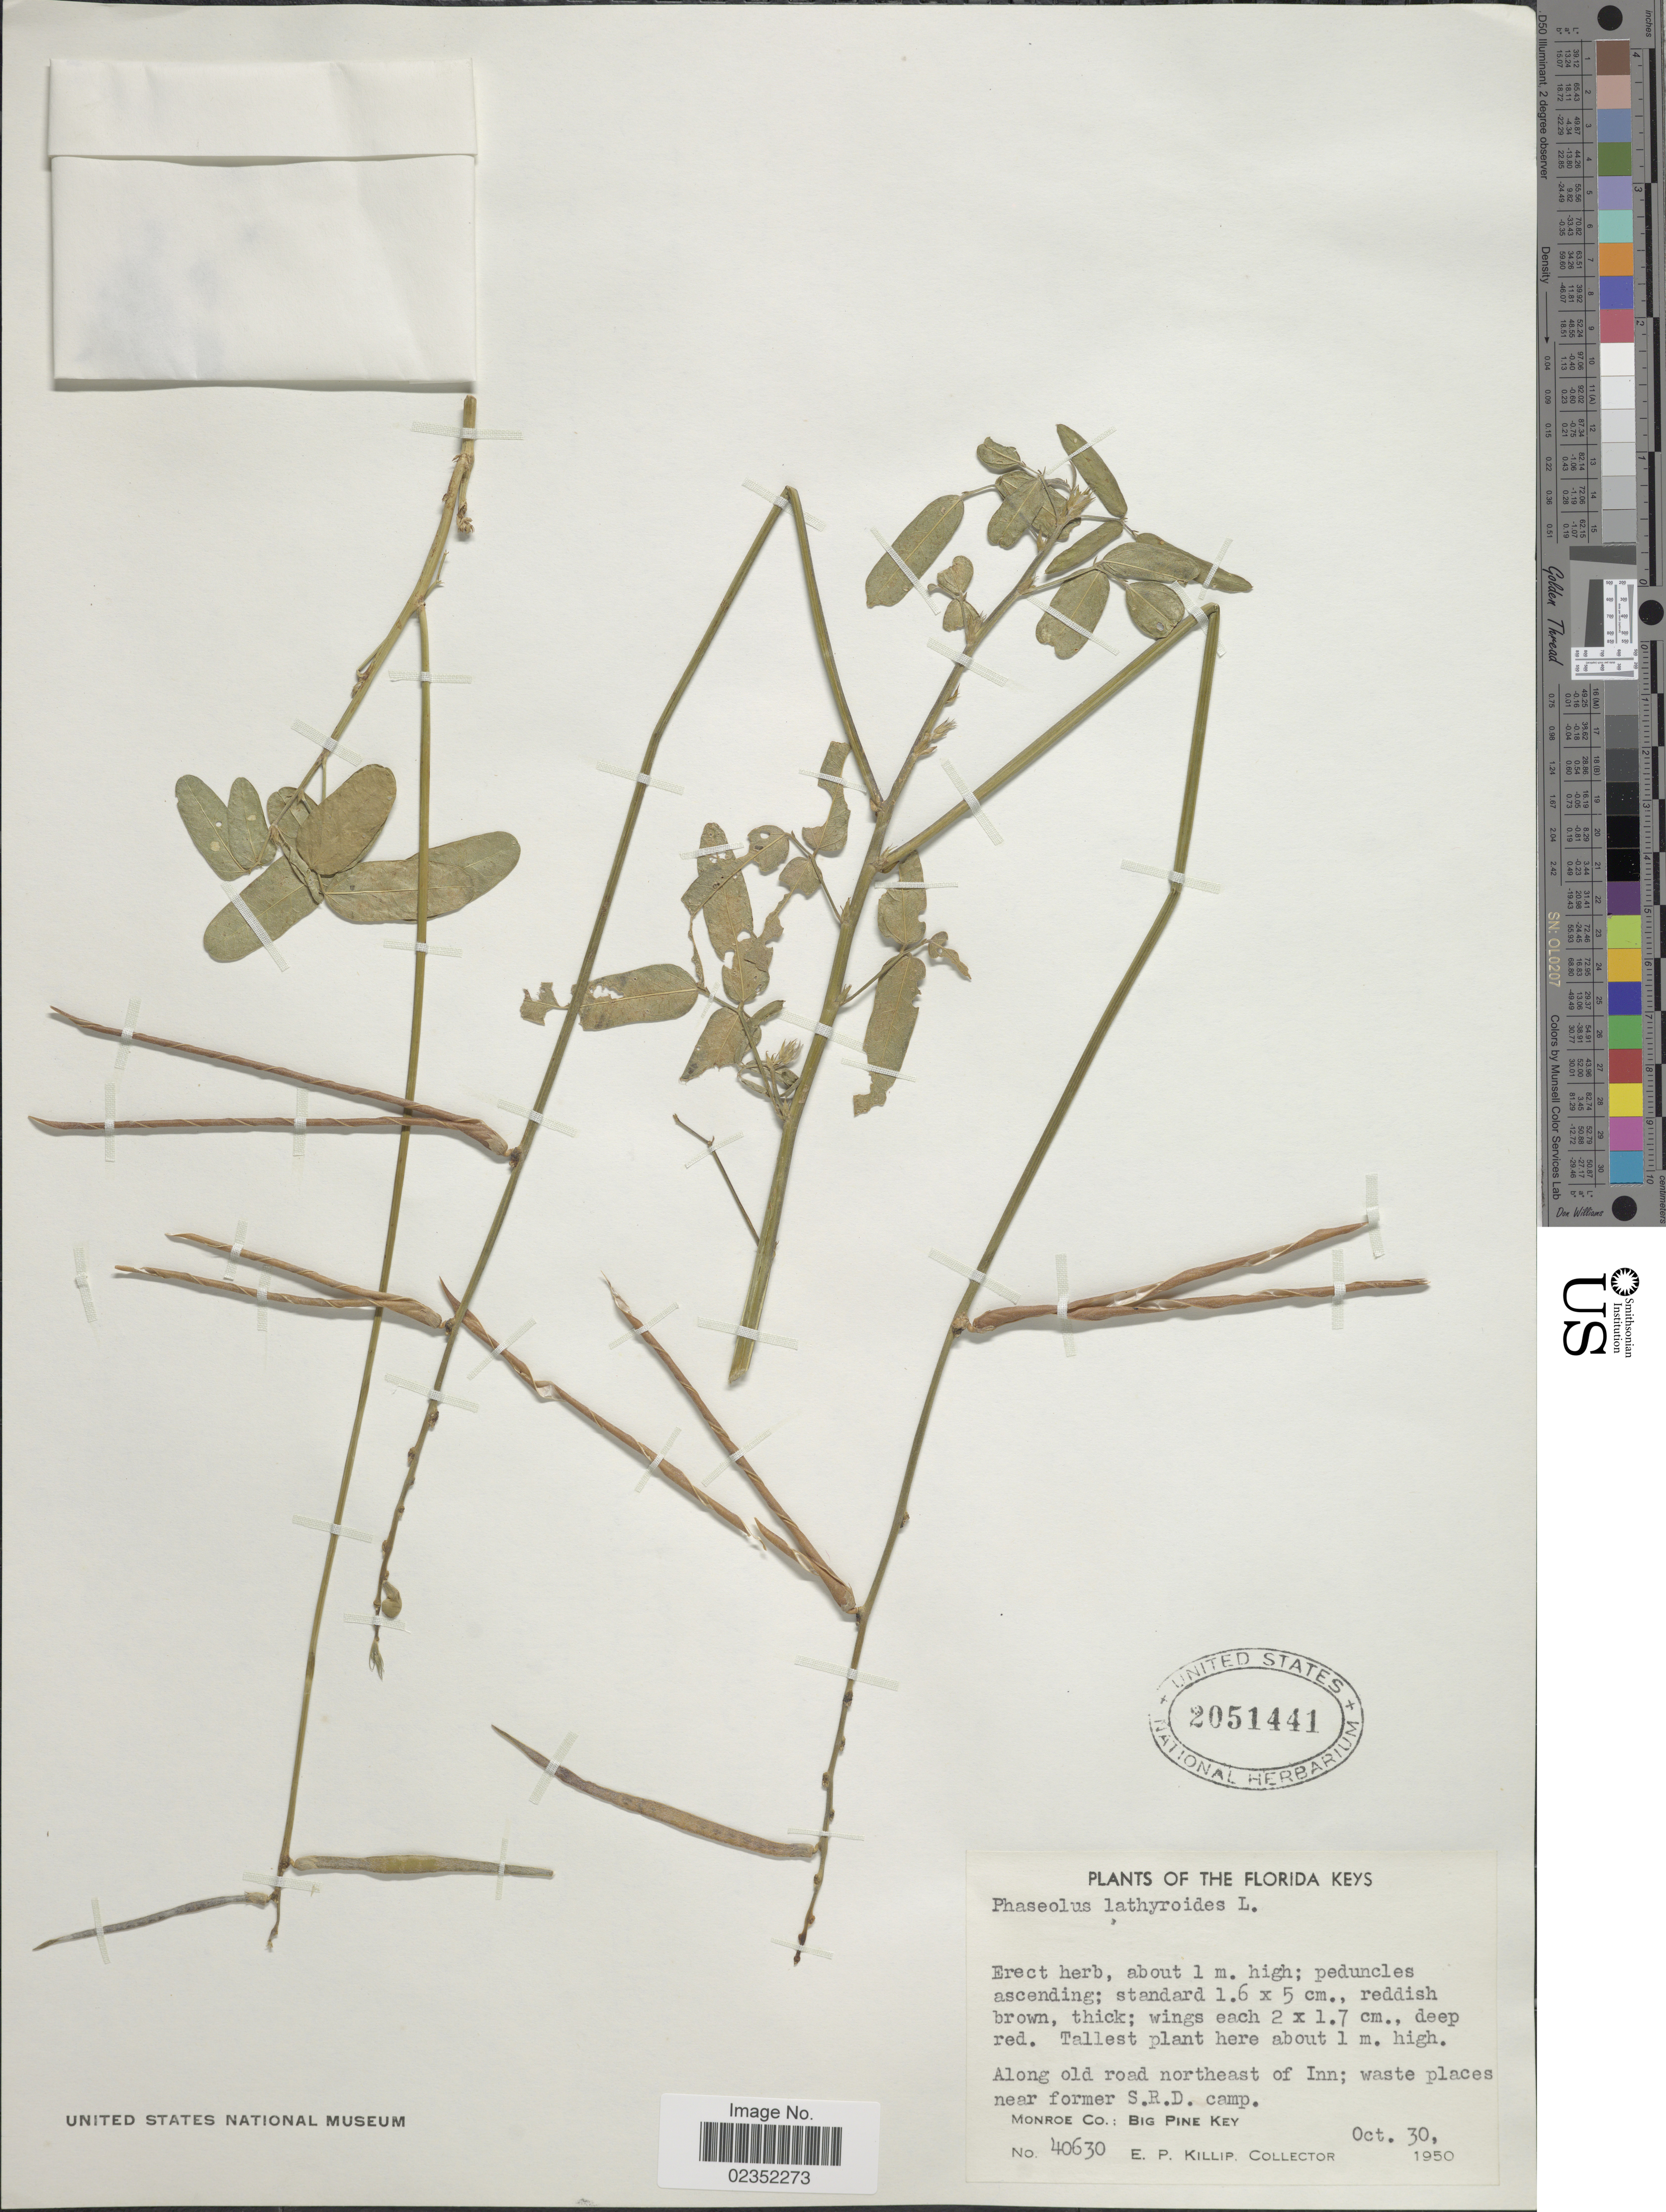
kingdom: Plantae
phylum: Tracheophyta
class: Magnoliopsida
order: Fabales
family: Fabaceae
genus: Macroptilium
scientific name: Macroptilium lathyroides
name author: (L.) Urb.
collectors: E. P. Killip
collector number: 40630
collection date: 1950-10-30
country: United States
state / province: Florida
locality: Florida Keys. Along old road northeast of Inn; waste places near former S.R.D. camp. Monroe Co.: Big Pine Key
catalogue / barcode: US 2051441